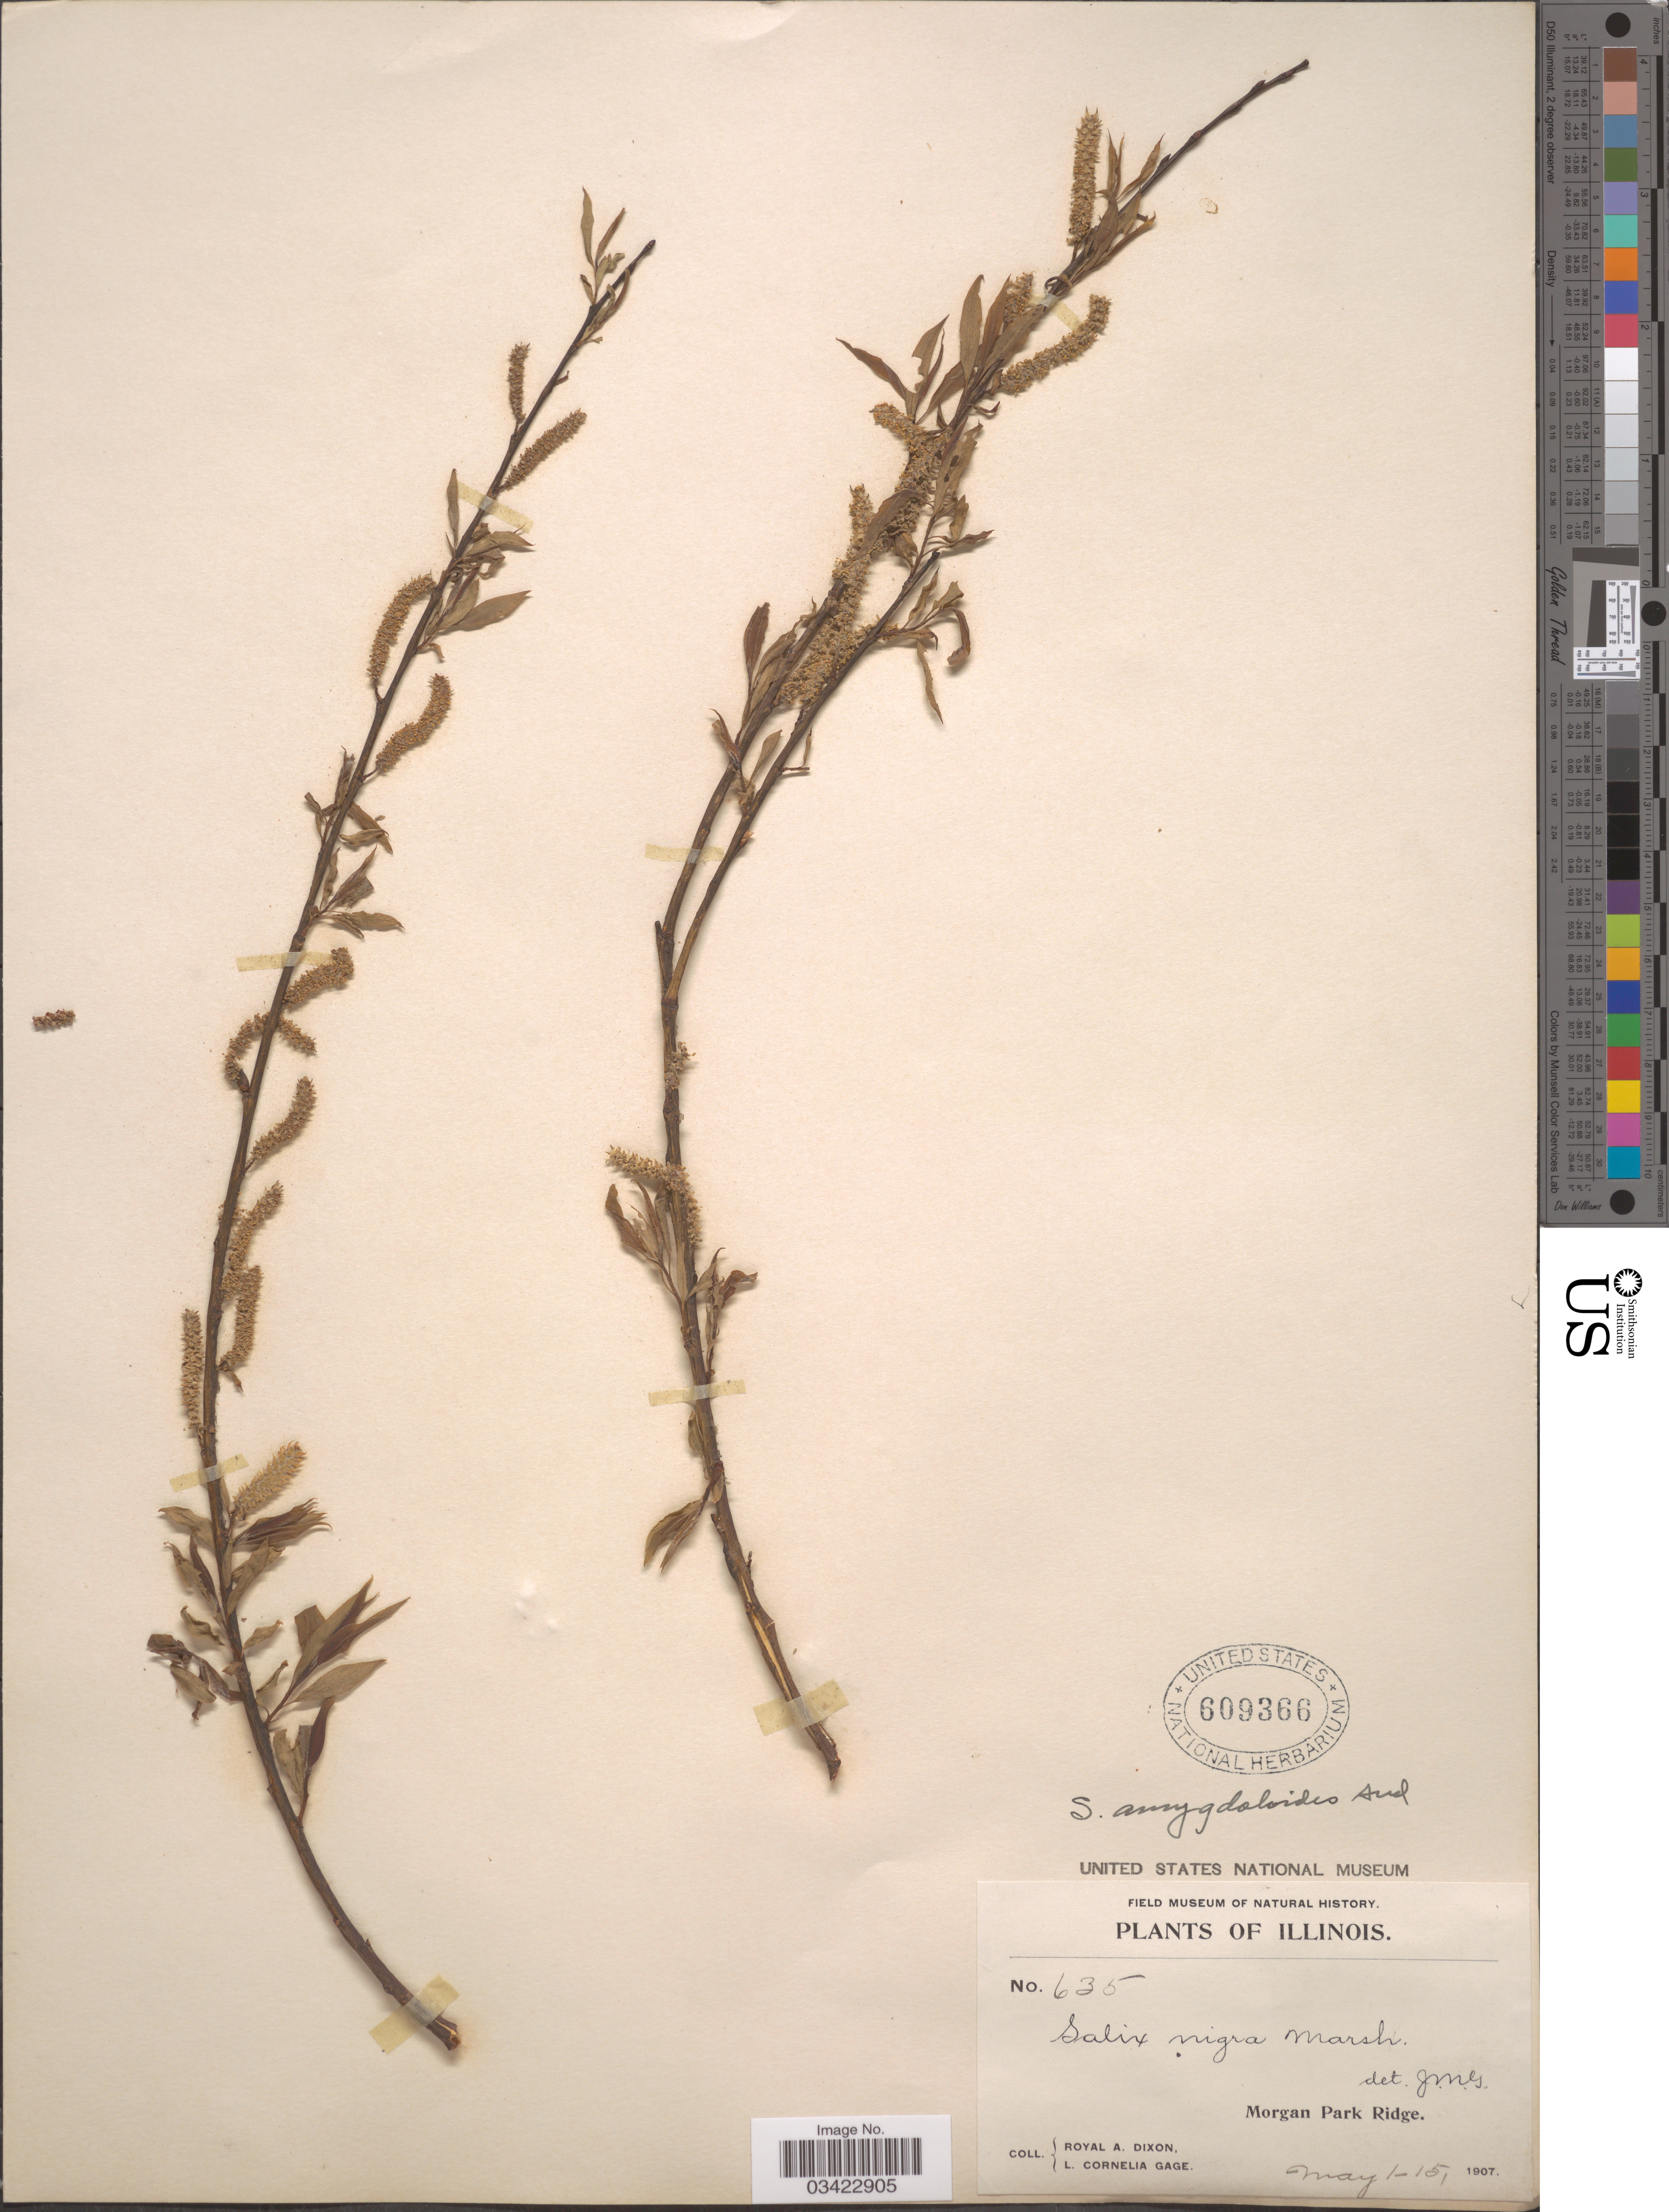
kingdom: Plantae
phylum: Tracheophyta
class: Magnoliopsida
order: Malpighiales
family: Salicaceae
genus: Salix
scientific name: Salix amygdaloides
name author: Andersson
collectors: R. A. Dixon & L. Gage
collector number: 635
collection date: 1907-05-01/1907-05-15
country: United States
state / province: Illinois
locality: Morgan Park Ridge.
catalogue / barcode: US 609366